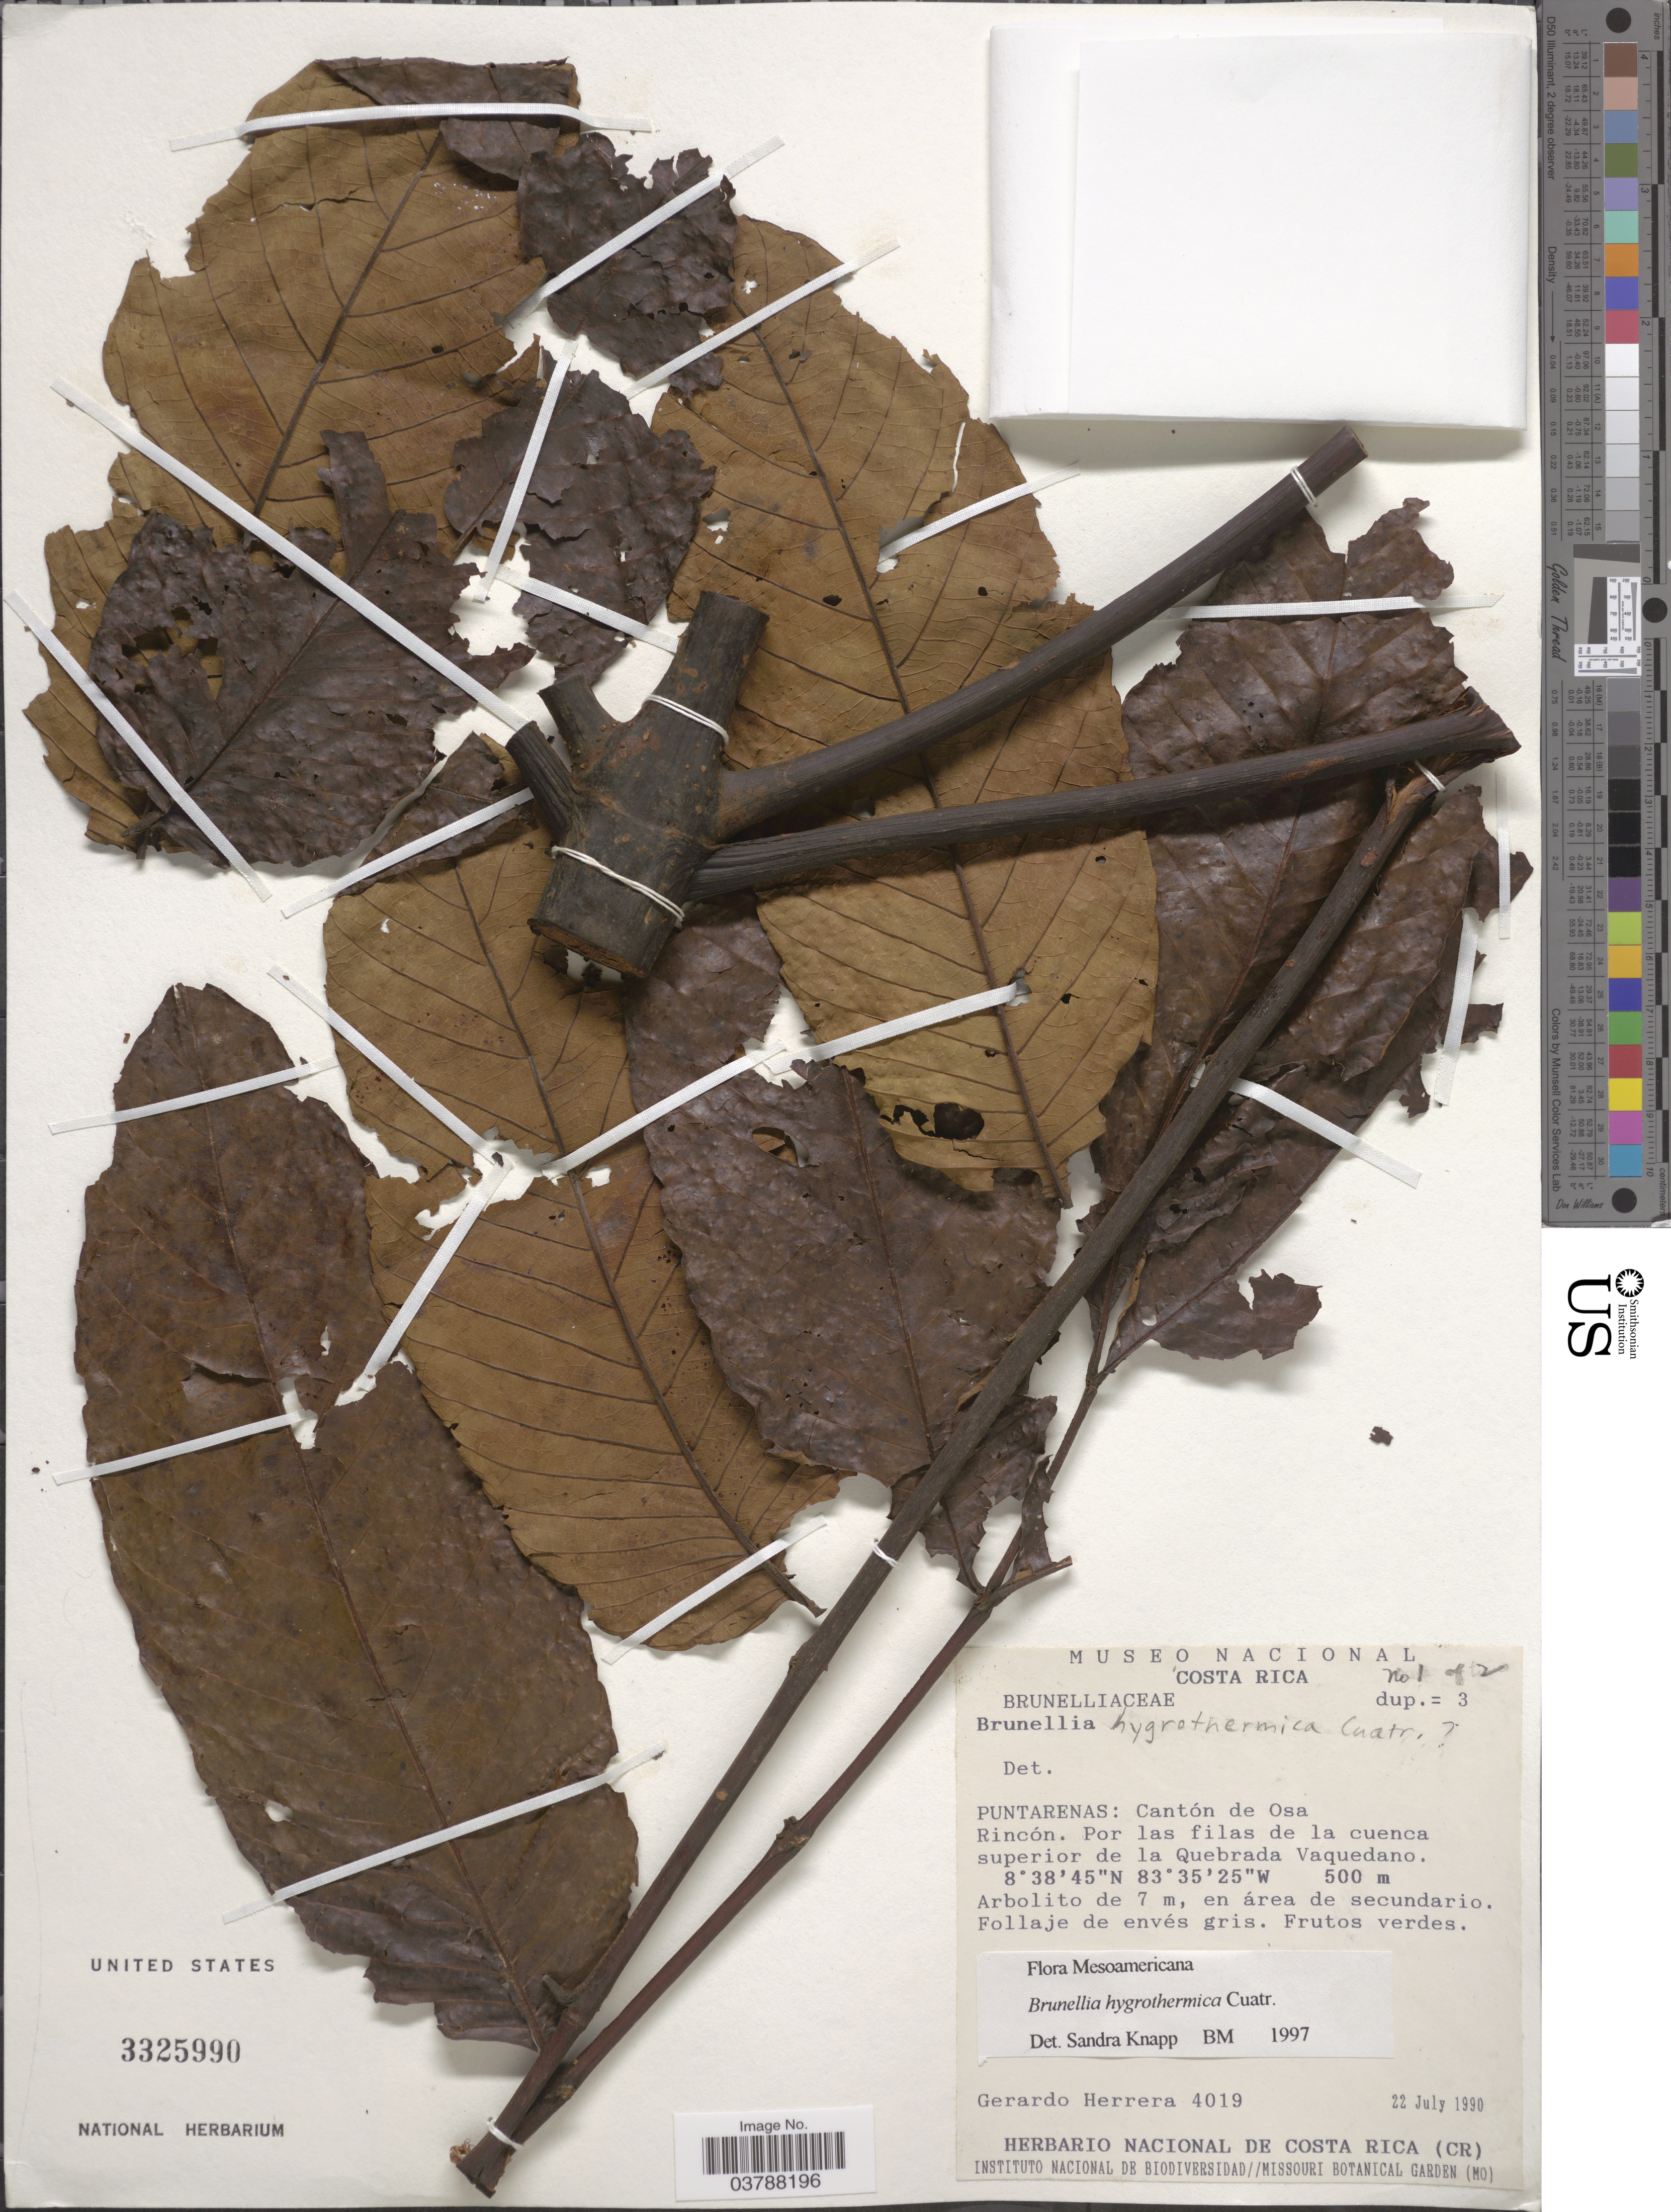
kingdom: Plantae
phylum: Tracheophyta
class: Magnoliopsida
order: Oxalidales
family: Brunelliaceae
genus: Brunellia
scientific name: Brunellia hygrothermica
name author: Cuatrec.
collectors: G. Herrera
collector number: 4019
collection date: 1990-07-22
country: Costa Rica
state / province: Puntarenas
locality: Cantón de Osa Rincón. Por las filas de la cuenca superior de la Quebrada Vaquedano.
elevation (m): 500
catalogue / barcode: US 3325990